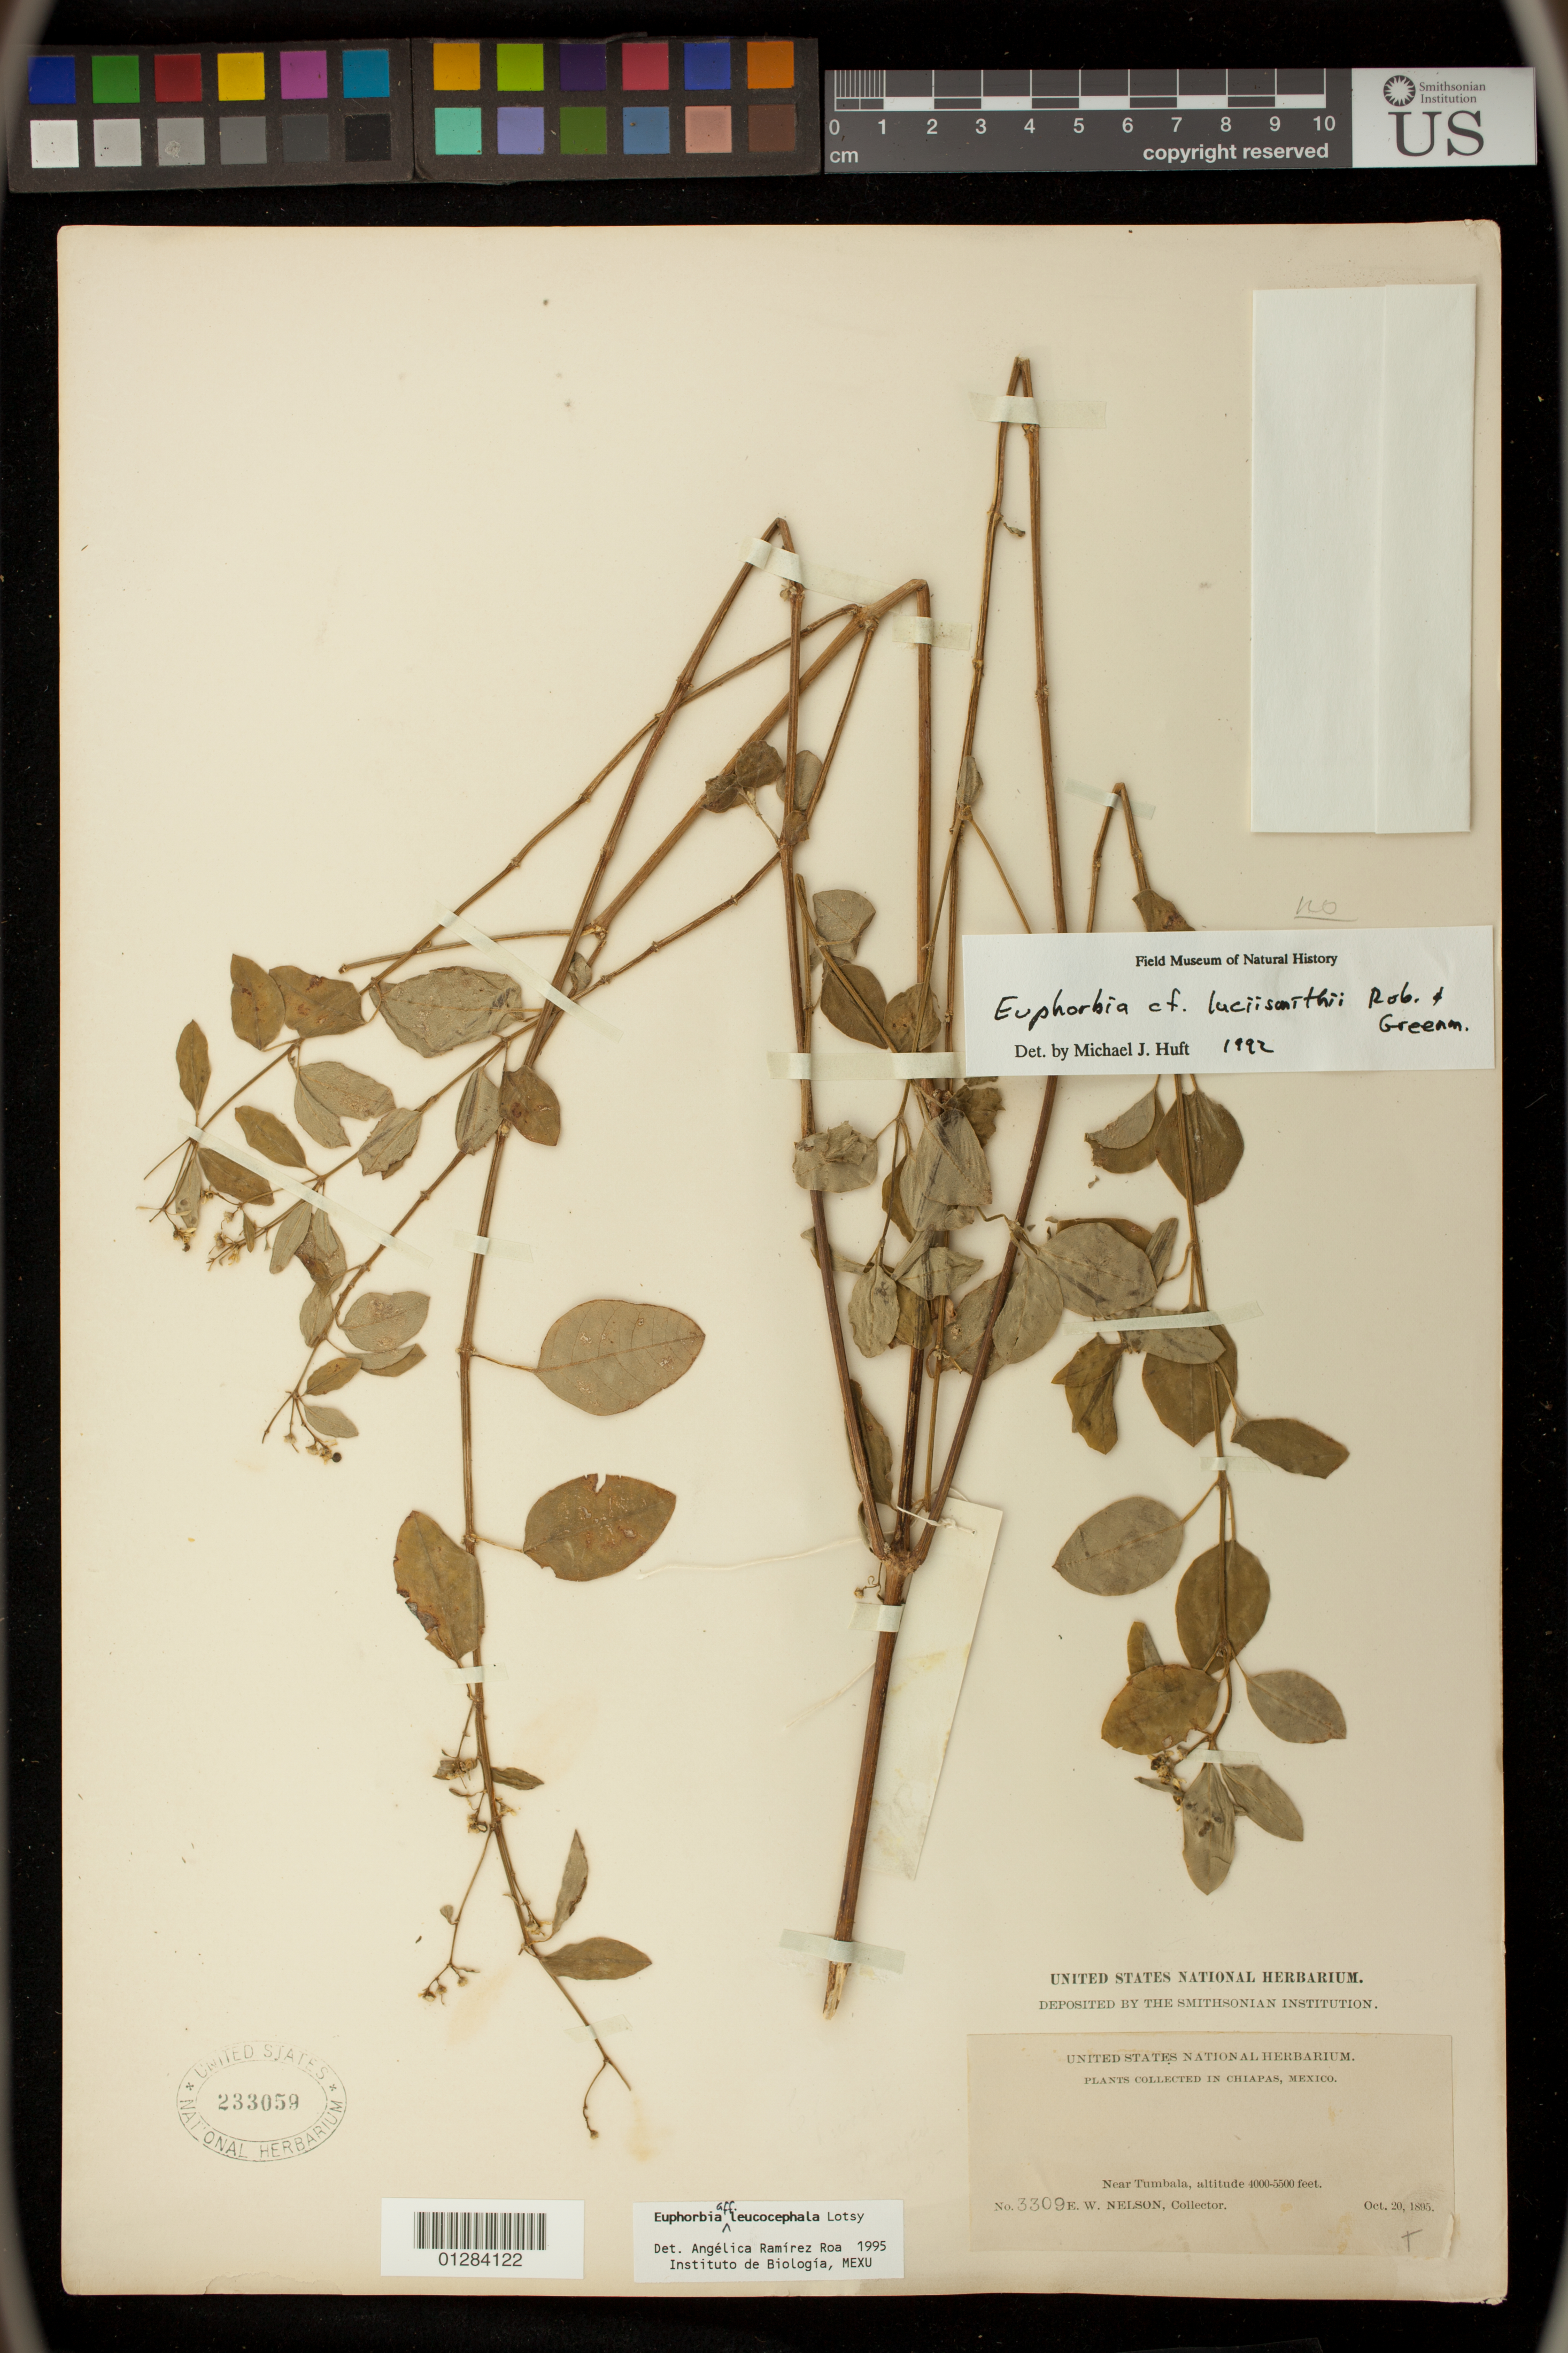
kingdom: Plantae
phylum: Tracheophyta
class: Magnoliopsida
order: Malpighiales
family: Euphorbiaceae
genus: Euphorbia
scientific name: Euphorbia leucocephala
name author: Lotsy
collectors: E. W. Nelson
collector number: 3309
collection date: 1895-10-20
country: Mexico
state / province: Chiapas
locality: Near Tumbala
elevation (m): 1219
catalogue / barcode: US 233059